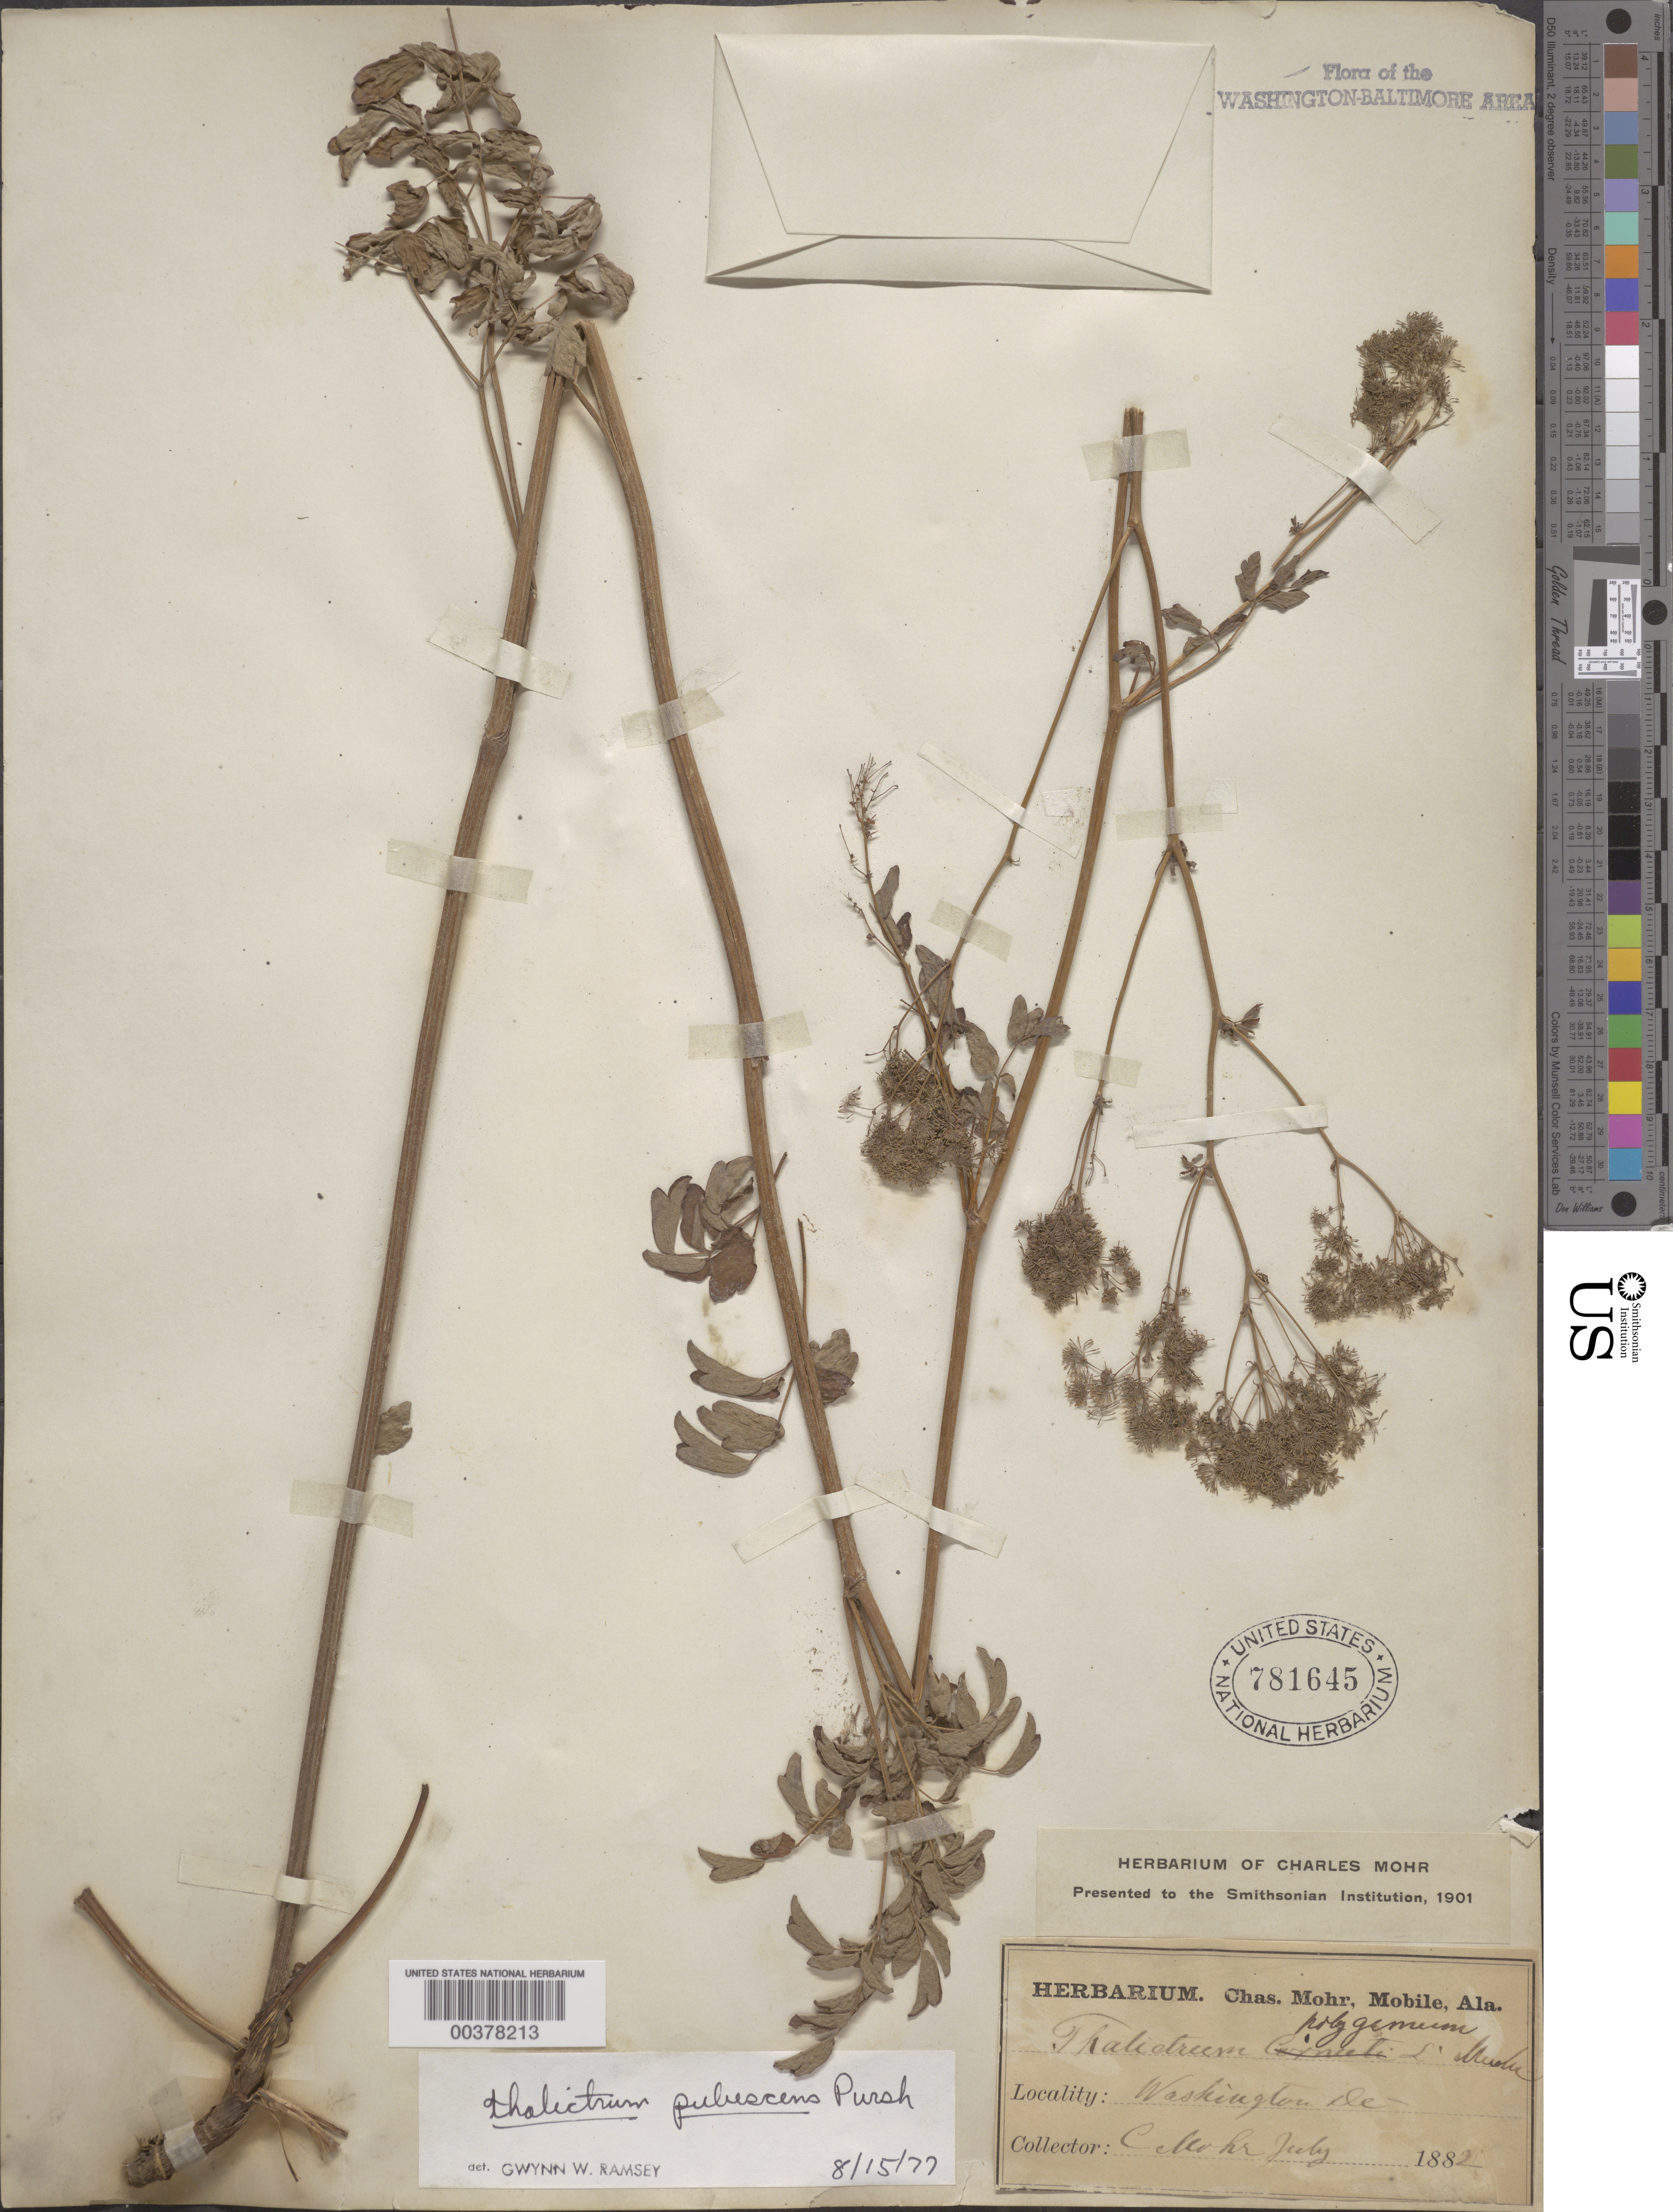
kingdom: Plantae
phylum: Tracheophyta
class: Magnoliopsida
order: Ranunculales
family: Ranunculaceae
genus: Thalictrum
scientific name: Thalictrum pubescens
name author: Pursh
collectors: C. T. Mohr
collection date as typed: Jul 1882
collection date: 1882-07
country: United States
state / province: District of Columbia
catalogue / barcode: US 781645